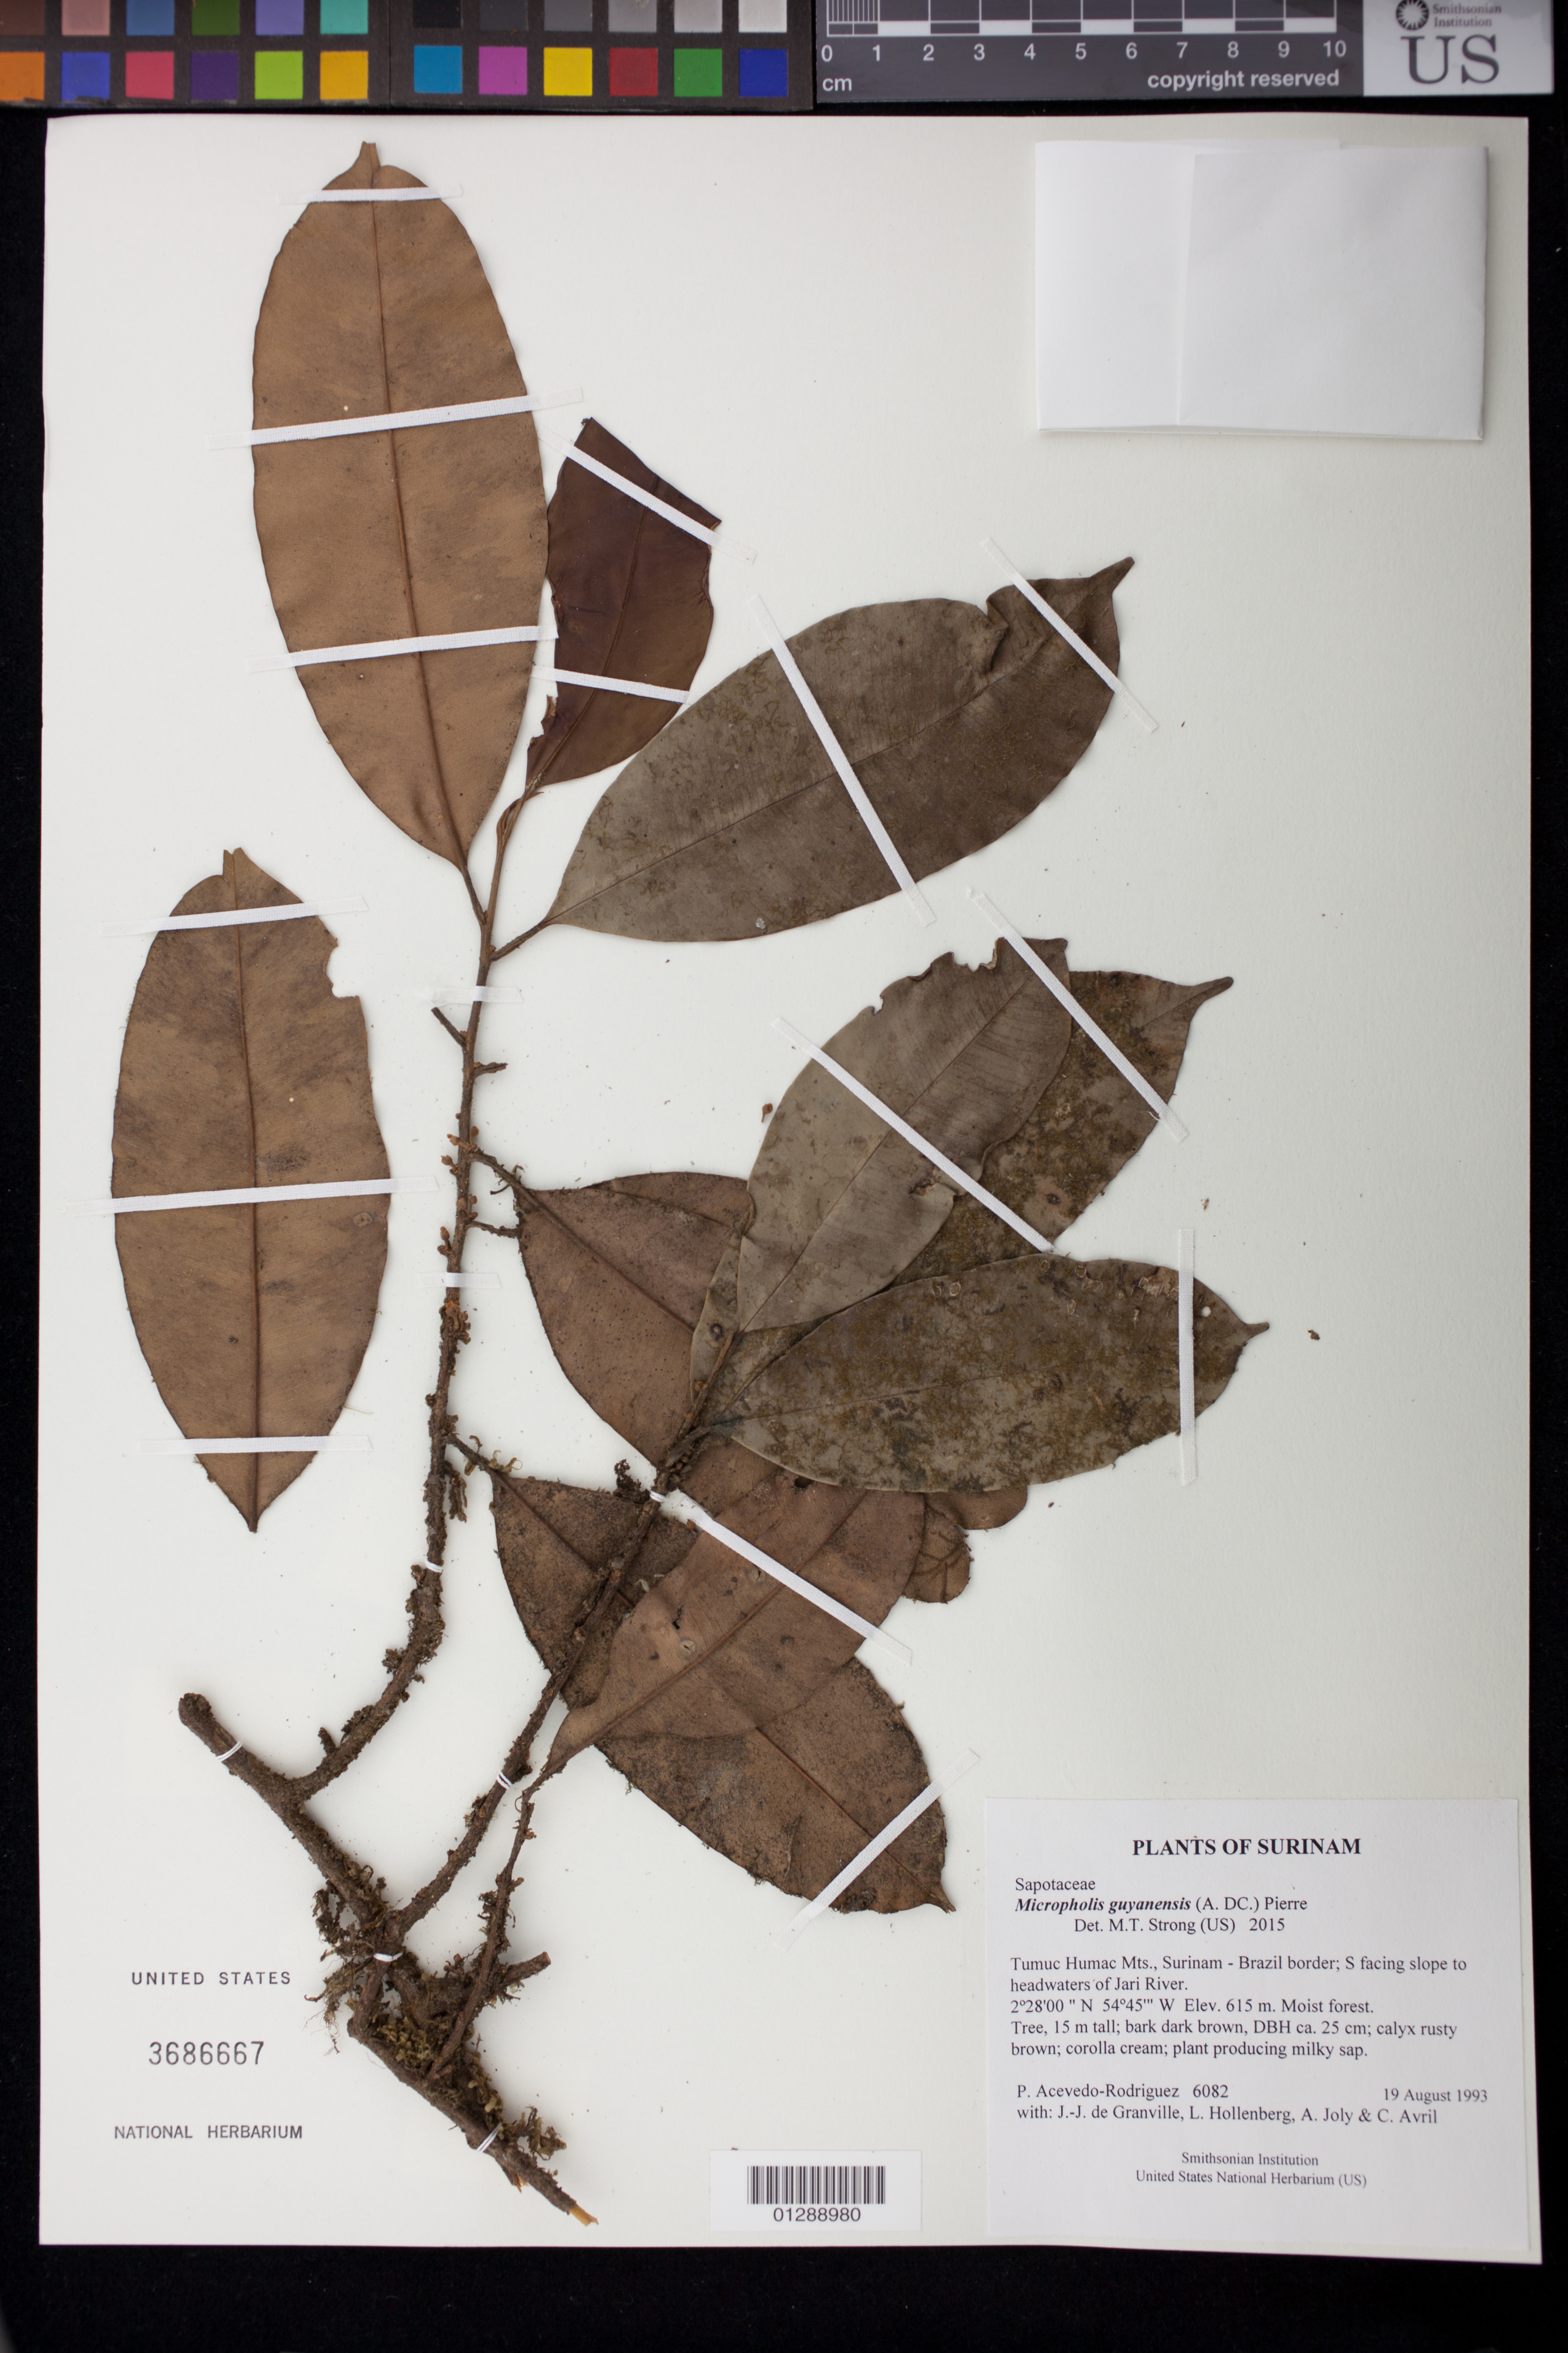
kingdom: Plantae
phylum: Tracheophyta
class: Magnoliopsida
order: Ericales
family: Sapotaceae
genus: Micropholis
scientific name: Micropholis guyanensis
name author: (A. DC.) Pierre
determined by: Strong, M. T., (US), Smithsonian Institution - National Museum of Natural History (UNITED STATES)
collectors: P. Acevedo-Rodr., J.-J. de Granville, L. Hollenberg, A. Joly & C. Avril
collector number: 6082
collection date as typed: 19 August 1993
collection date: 1993-08-19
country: Suriname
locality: Tumuc Humac Mts., Surinam - Brazil border; S facing slope to headwaters of Jari River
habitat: Moist forest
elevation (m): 615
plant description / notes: US, NY, MO, K, P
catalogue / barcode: US 3686667